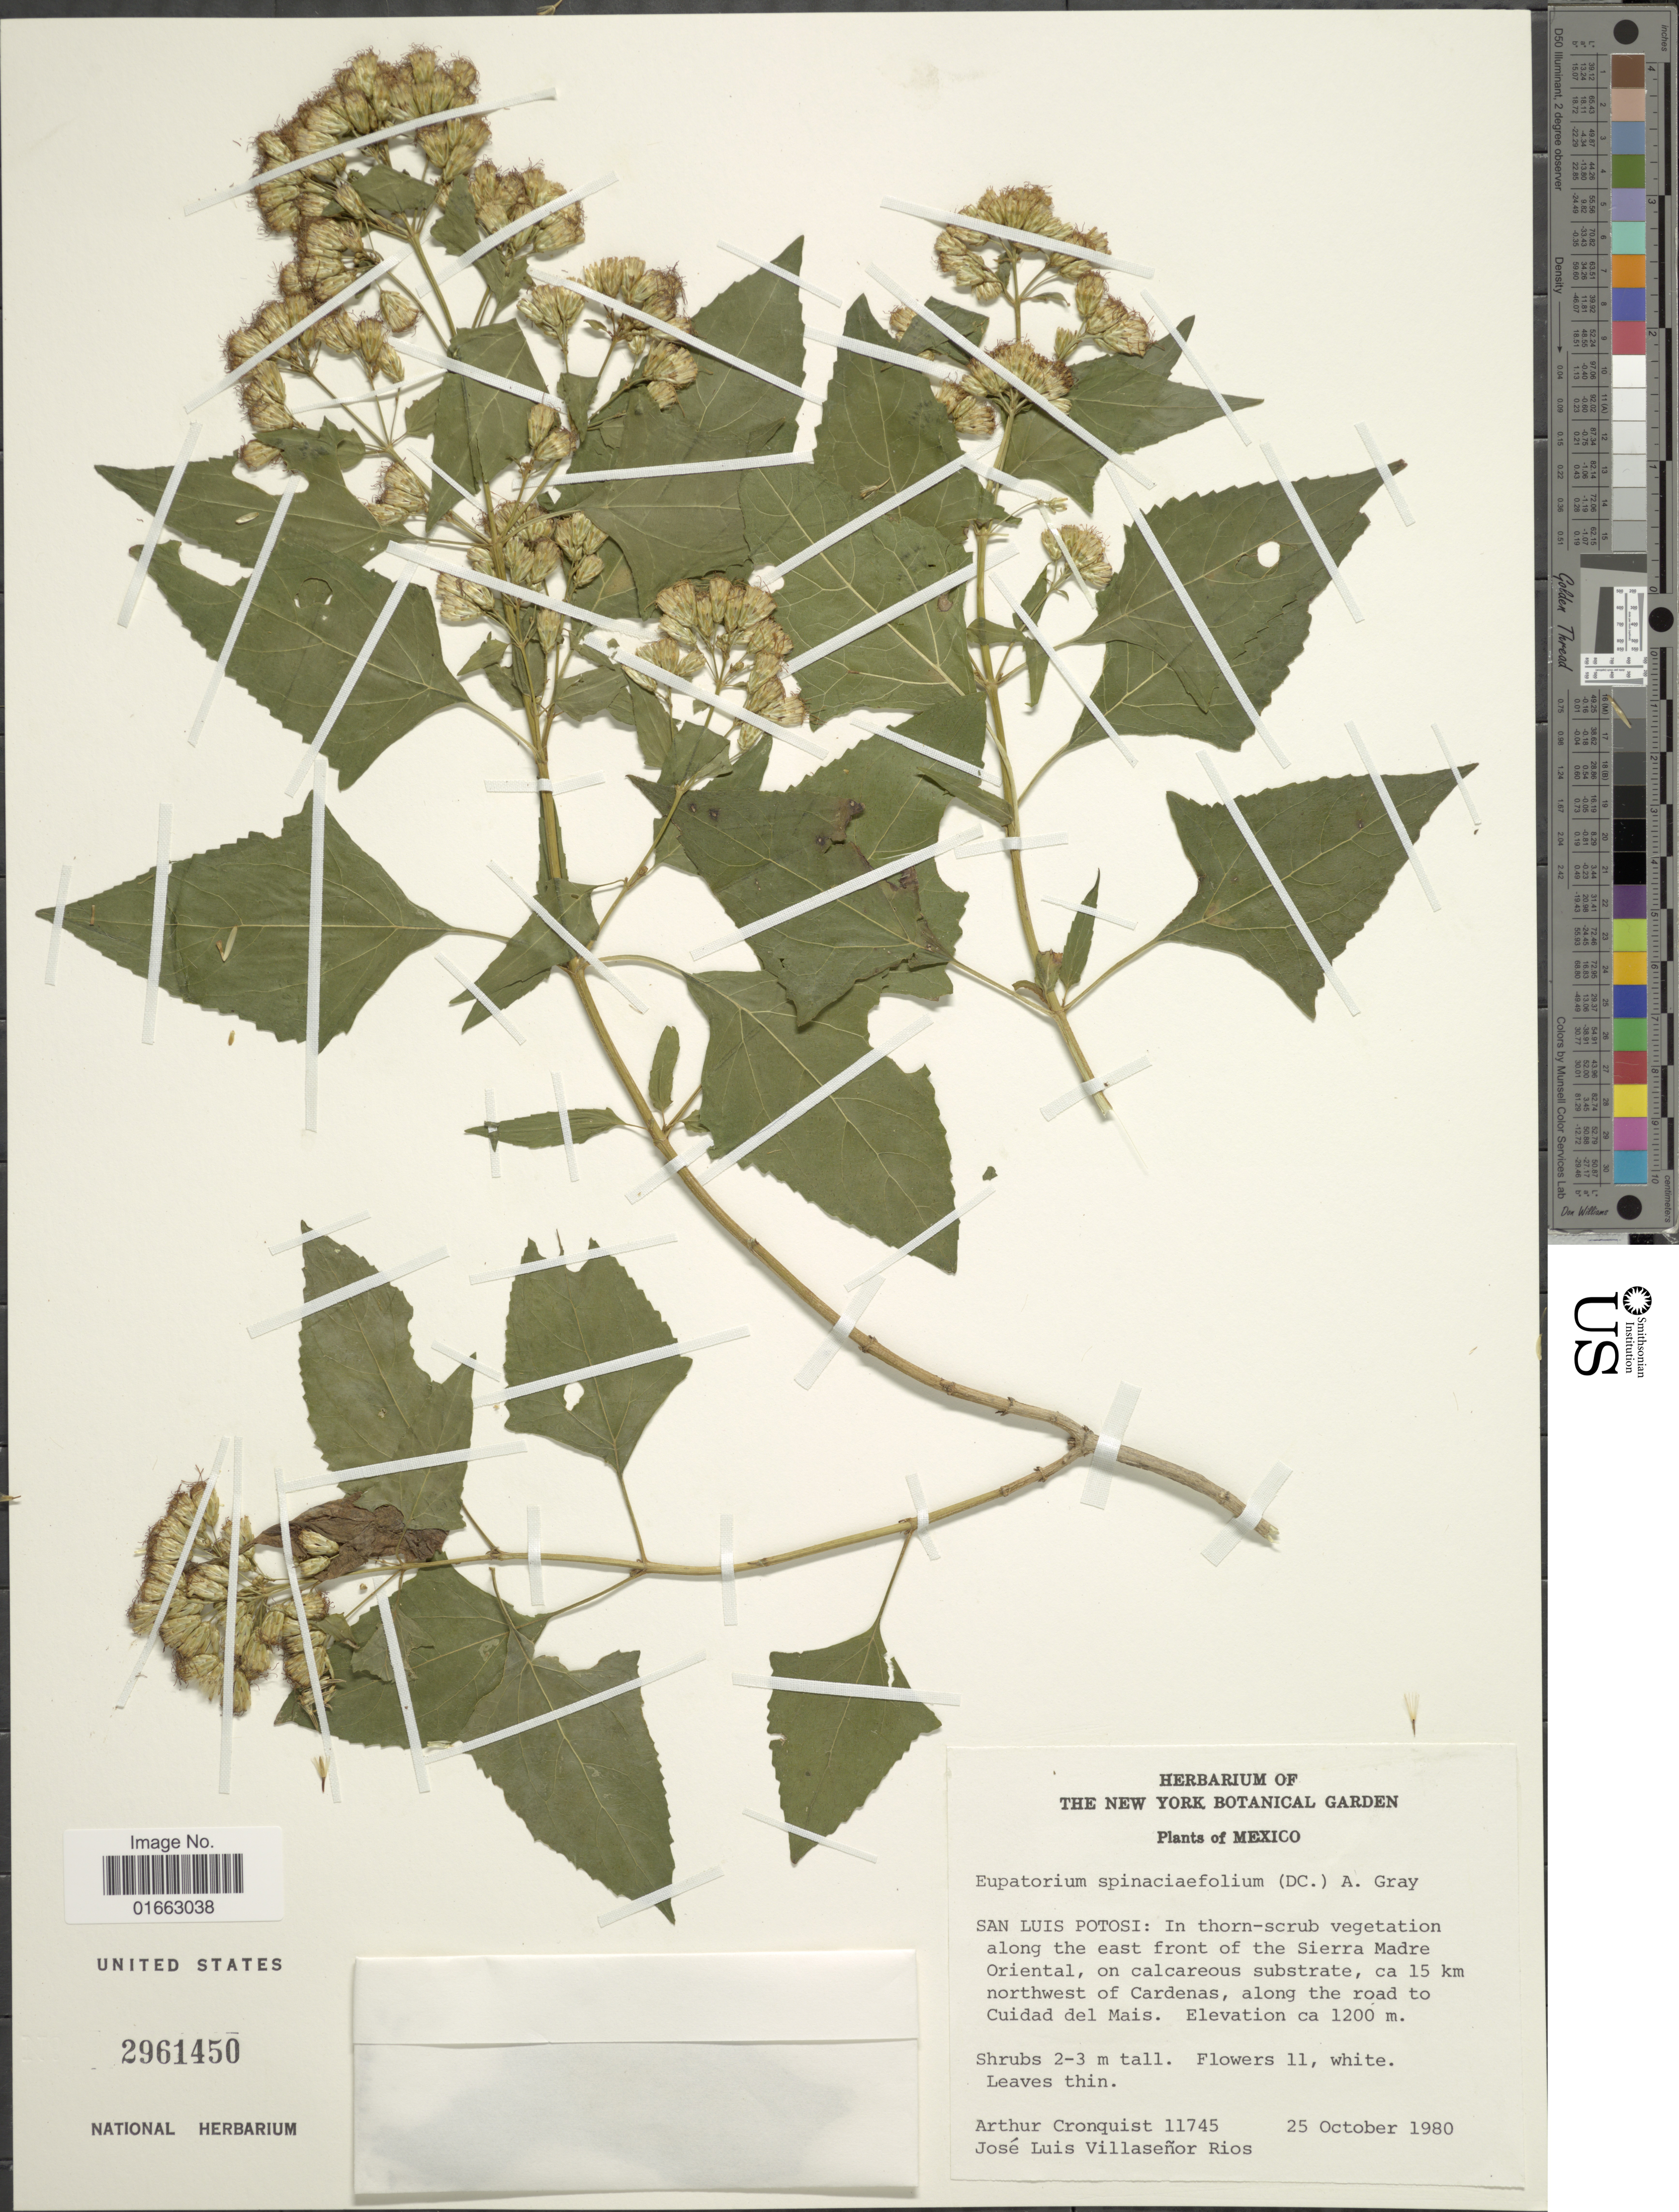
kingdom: Plantae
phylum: Tracheophyta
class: Magnoliopsida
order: Asterales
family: Asteraceae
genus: Critonia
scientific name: Critonia spinaciaefolia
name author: (DC.) R.M. King & H. Rob.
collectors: A. J. Cronquist & J. L. Villasenor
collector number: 11745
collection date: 1980-10-25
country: Mexico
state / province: San Luis Potosí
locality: In thorn-shrub vegetation along the east front of the Sierra Madre Oriental, on calcareous substrate, ca 15 km northwest of Cardenas, along the road to Cuidad del Mais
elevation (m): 1200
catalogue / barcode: US 2961450